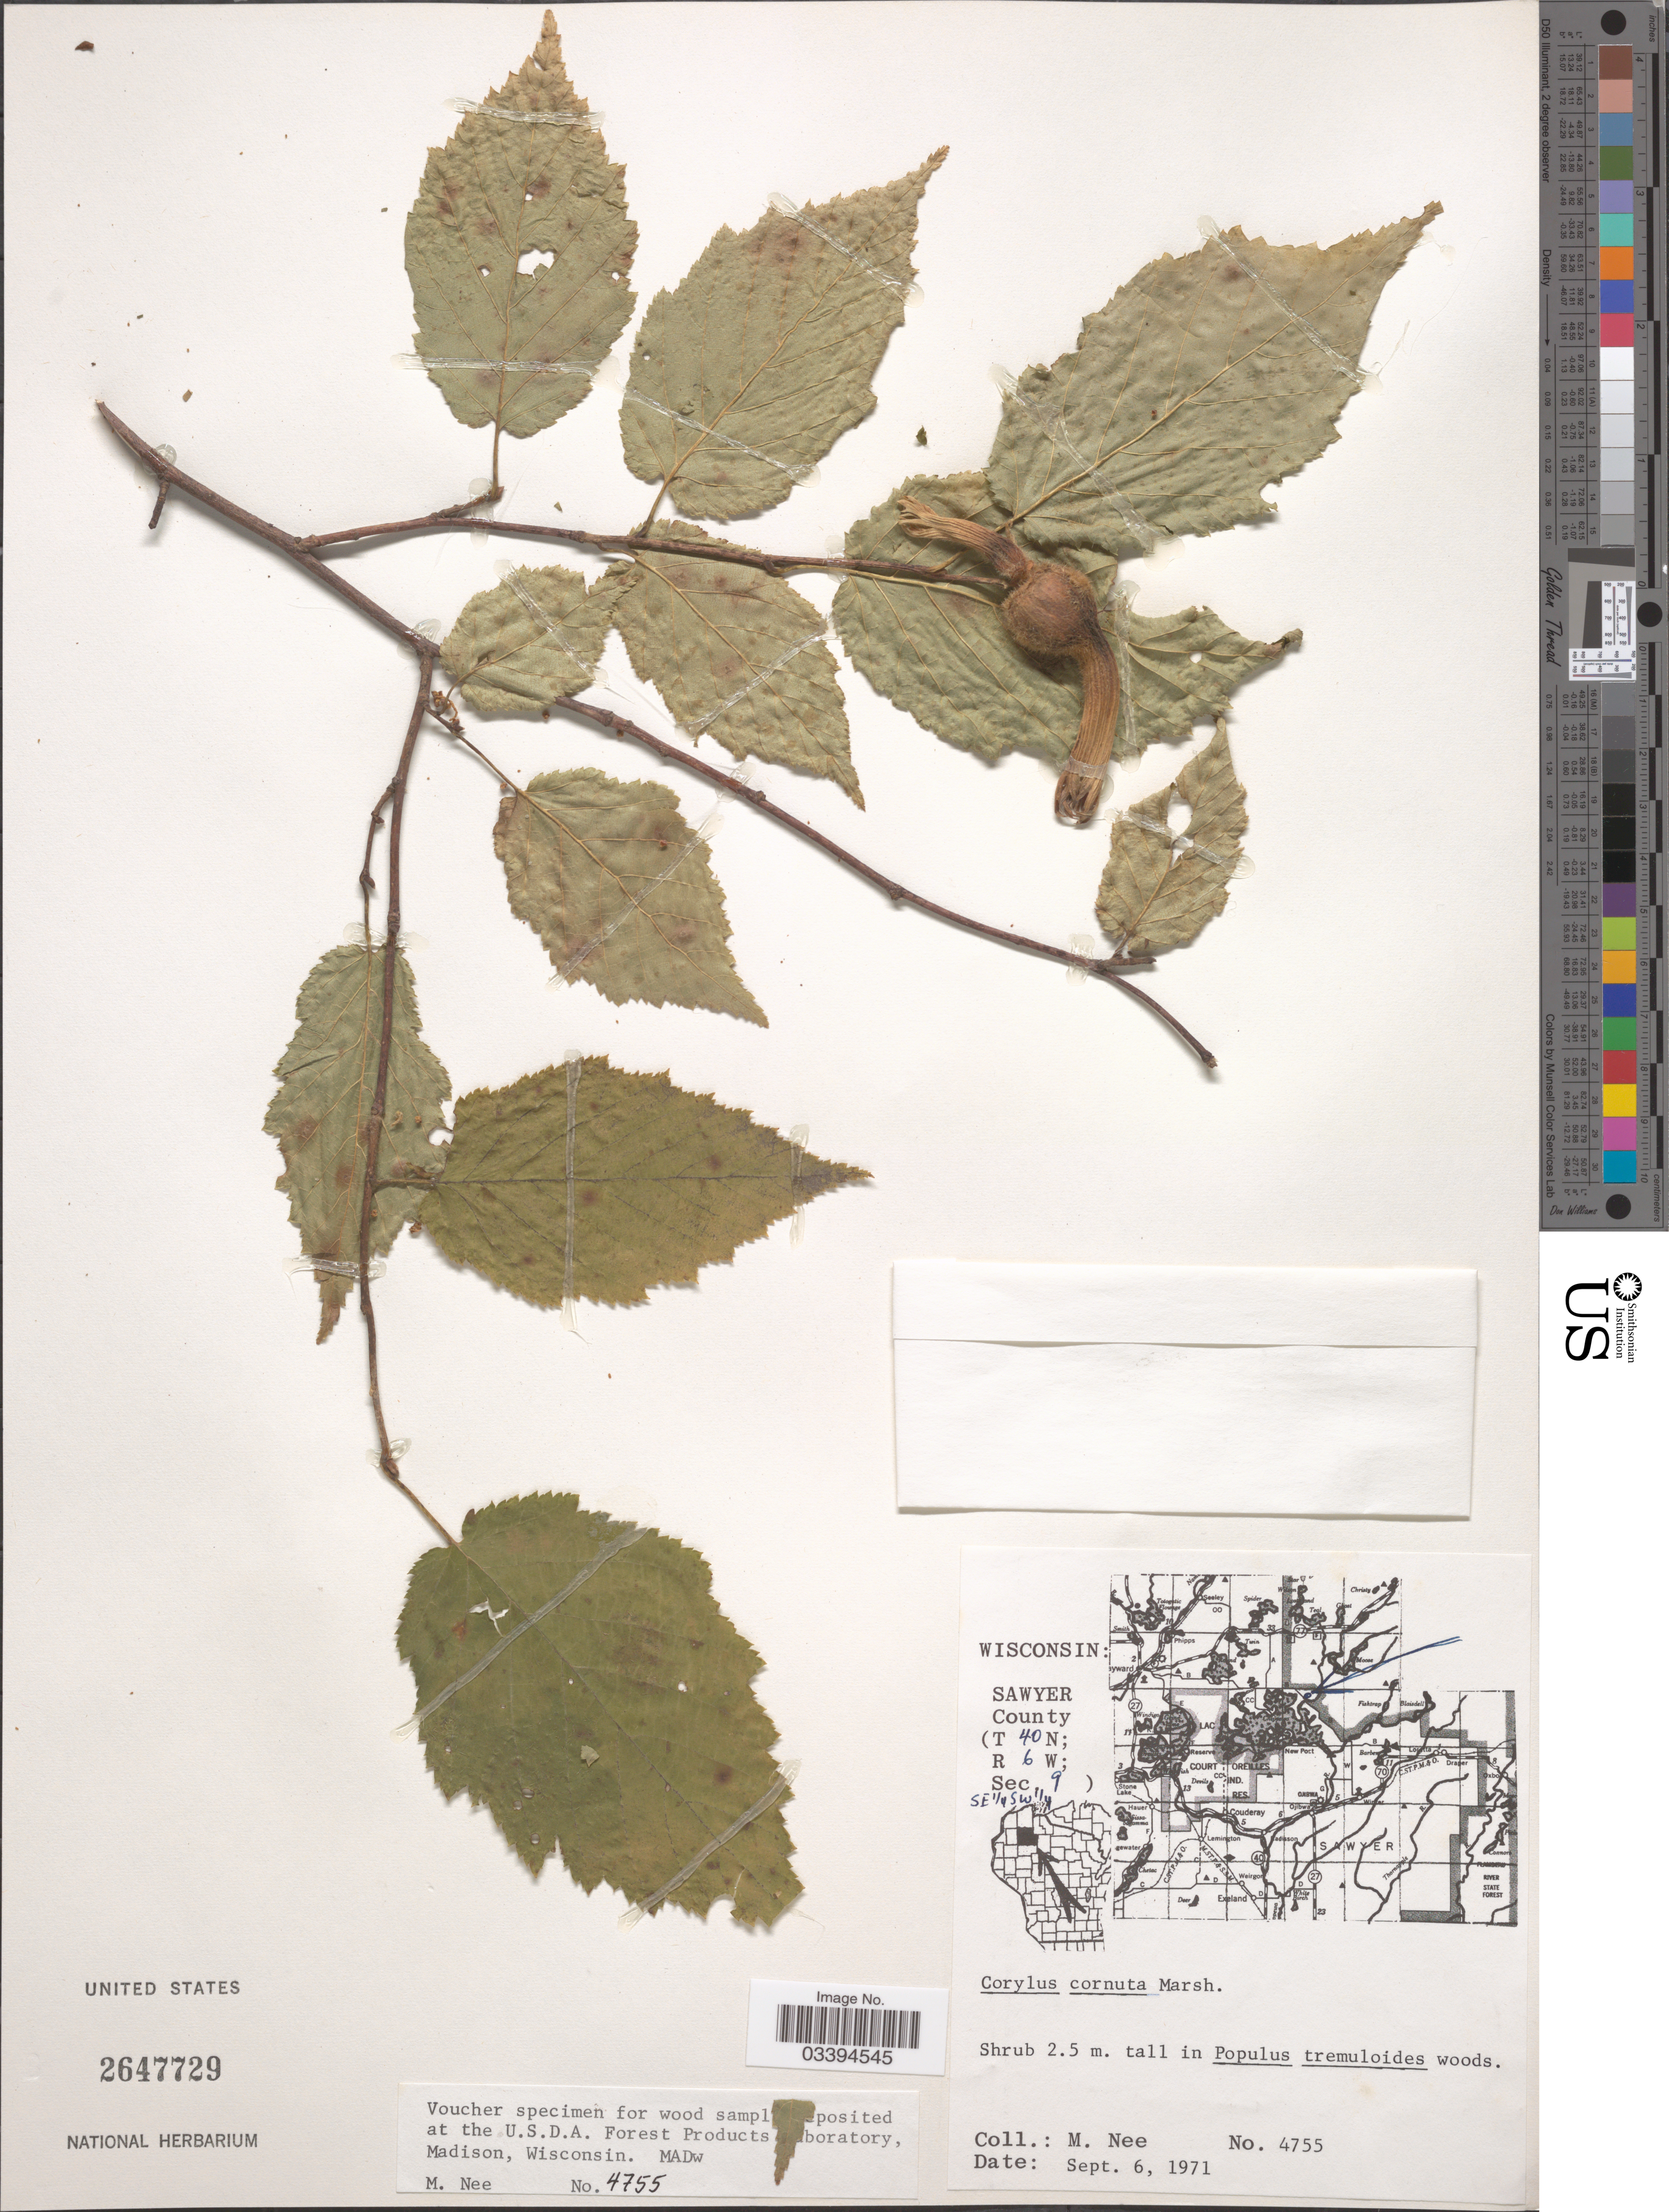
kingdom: Plantae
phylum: Tracheophyta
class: Magnoliopsida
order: Fagales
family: Betulaceae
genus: Corylus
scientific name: Corylus cornuta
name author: Marshall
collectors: M. Nee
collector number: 4755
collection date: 1971-09-06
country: United States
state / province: Wisconsin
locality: Sawyer County (T 40N; R 6W; Sec 9) Sec ¼ SW ¼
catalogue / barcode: US 2647729